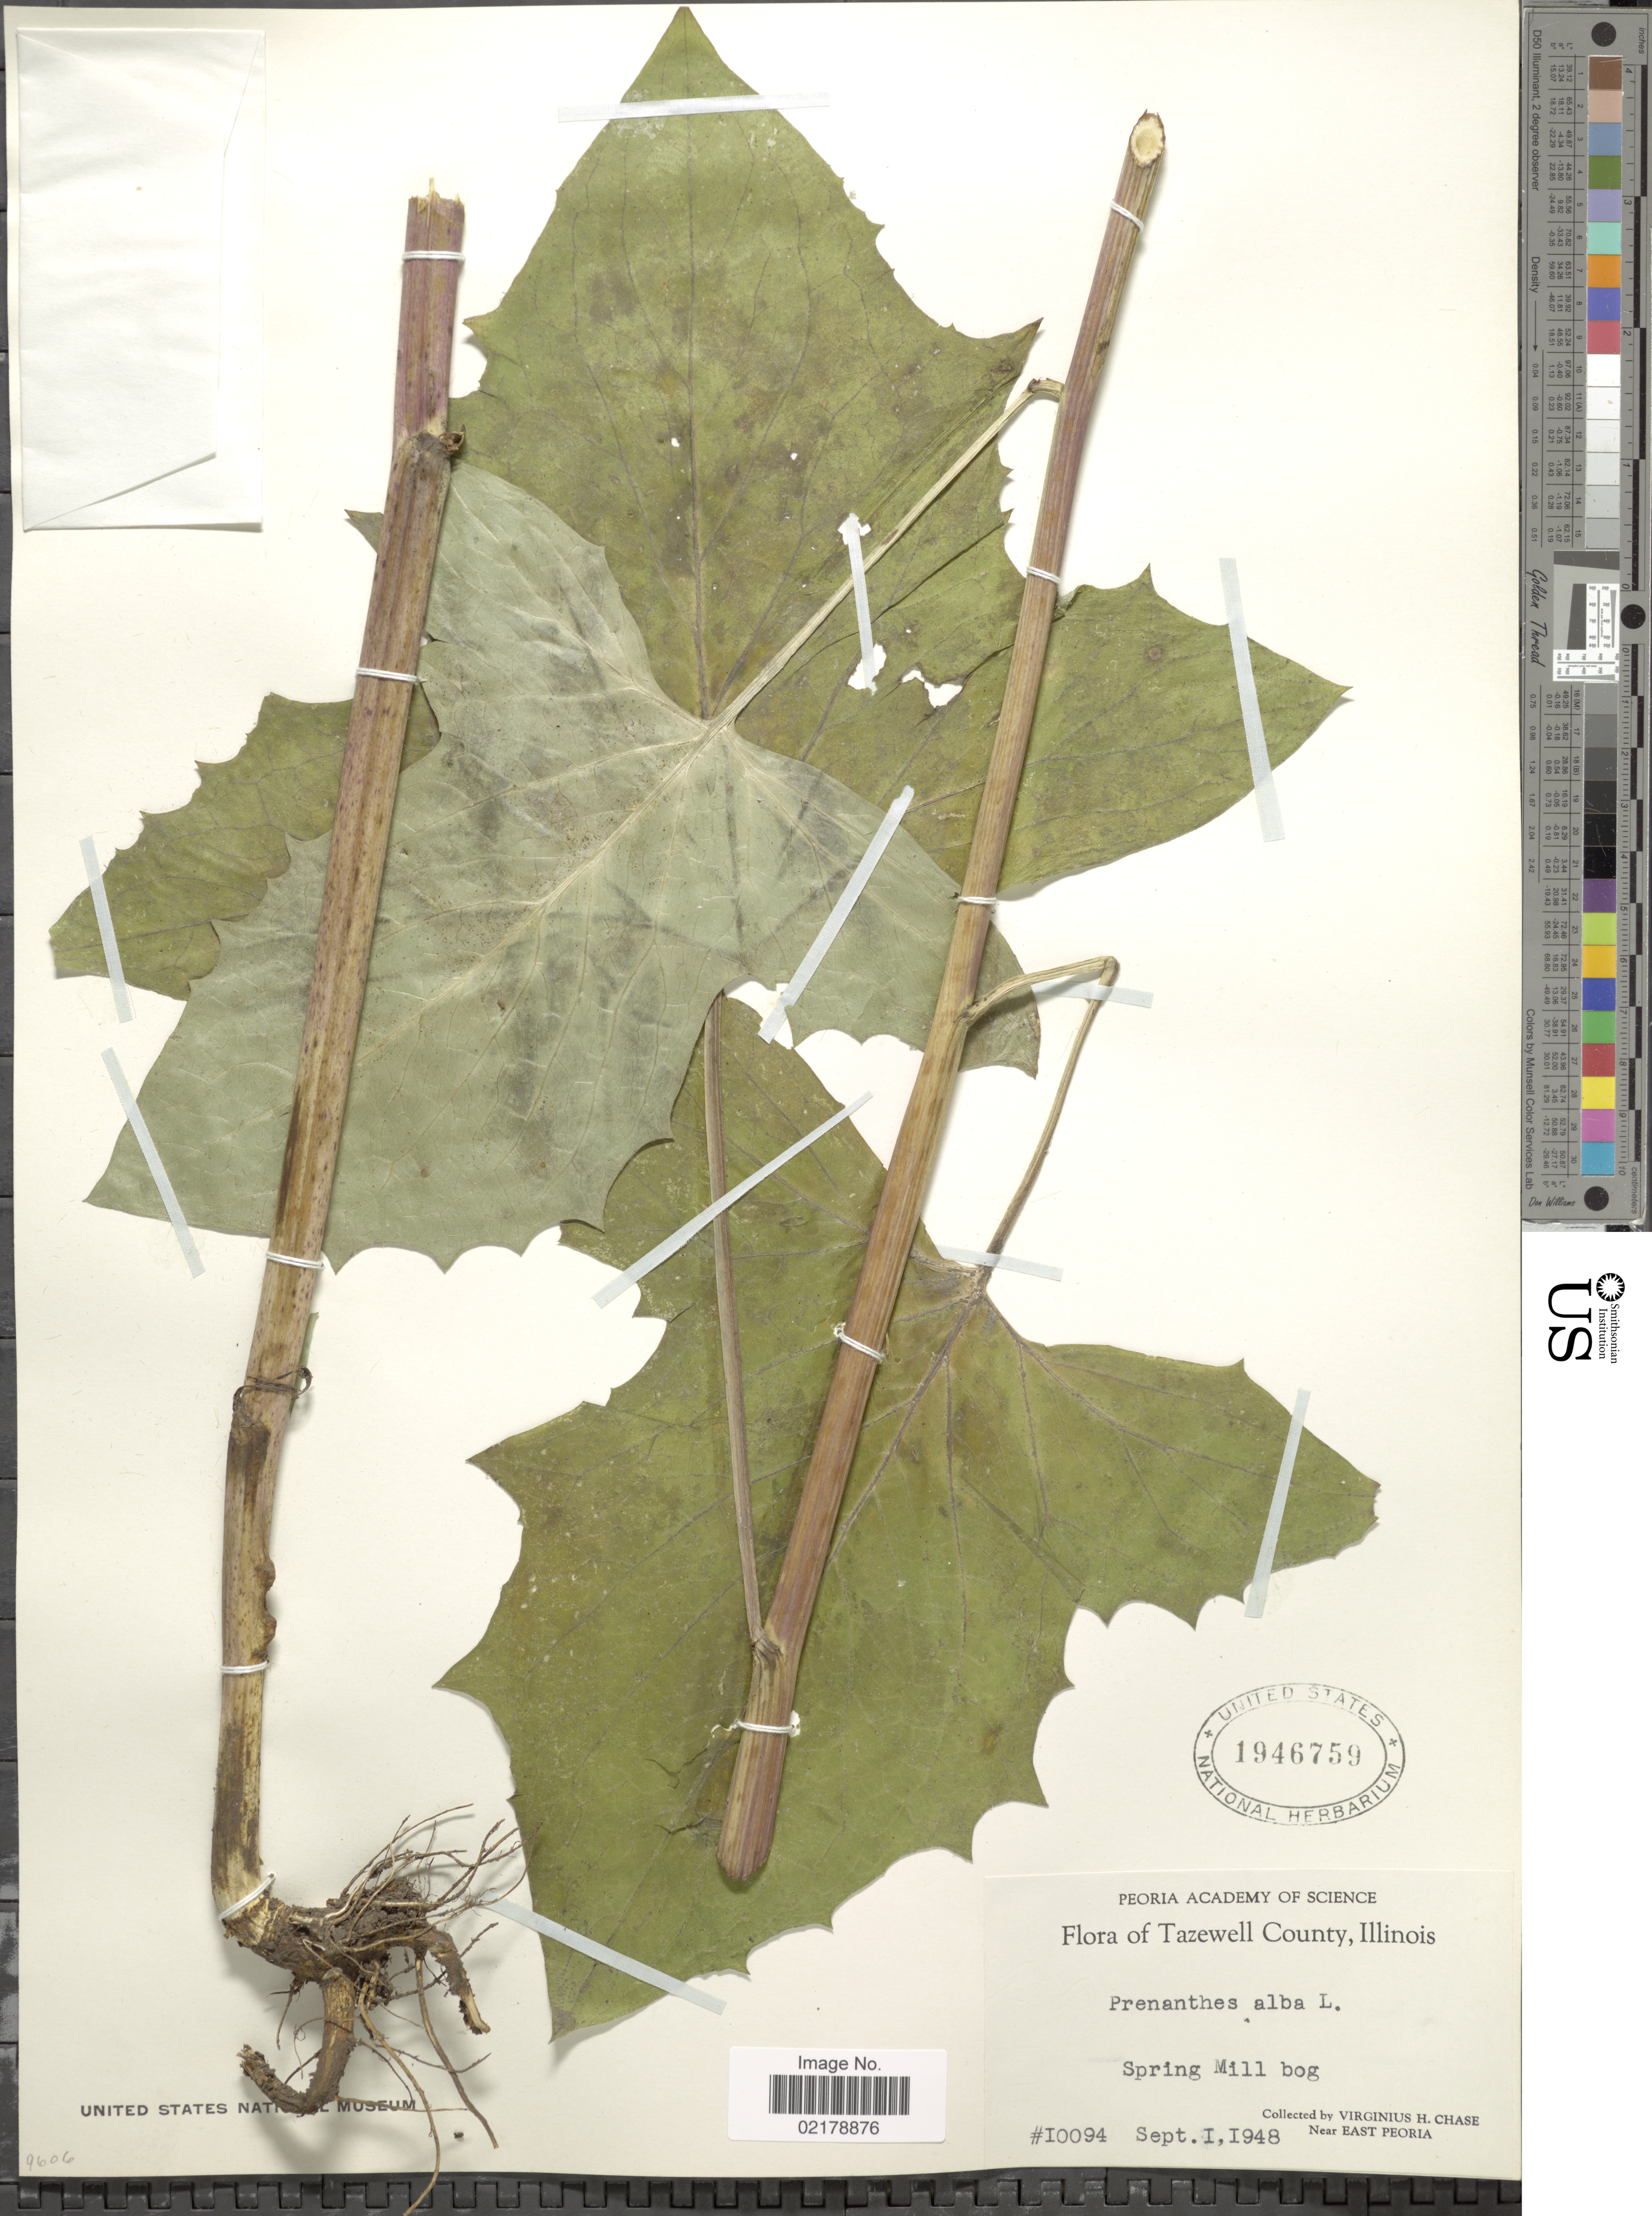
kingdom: Plantae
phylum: Tracheophyta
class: Magnoliopsida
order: Asterales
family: Asteraceae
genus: Nabalus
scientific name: Nabalus albus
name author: (L.) Hook.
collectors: V. H. Chase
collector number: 10094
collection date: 1948-09-01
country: United States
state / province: Illinois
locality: Tazewell County, Spring Mill bog, Near East Peoria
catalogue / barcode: US 1946759